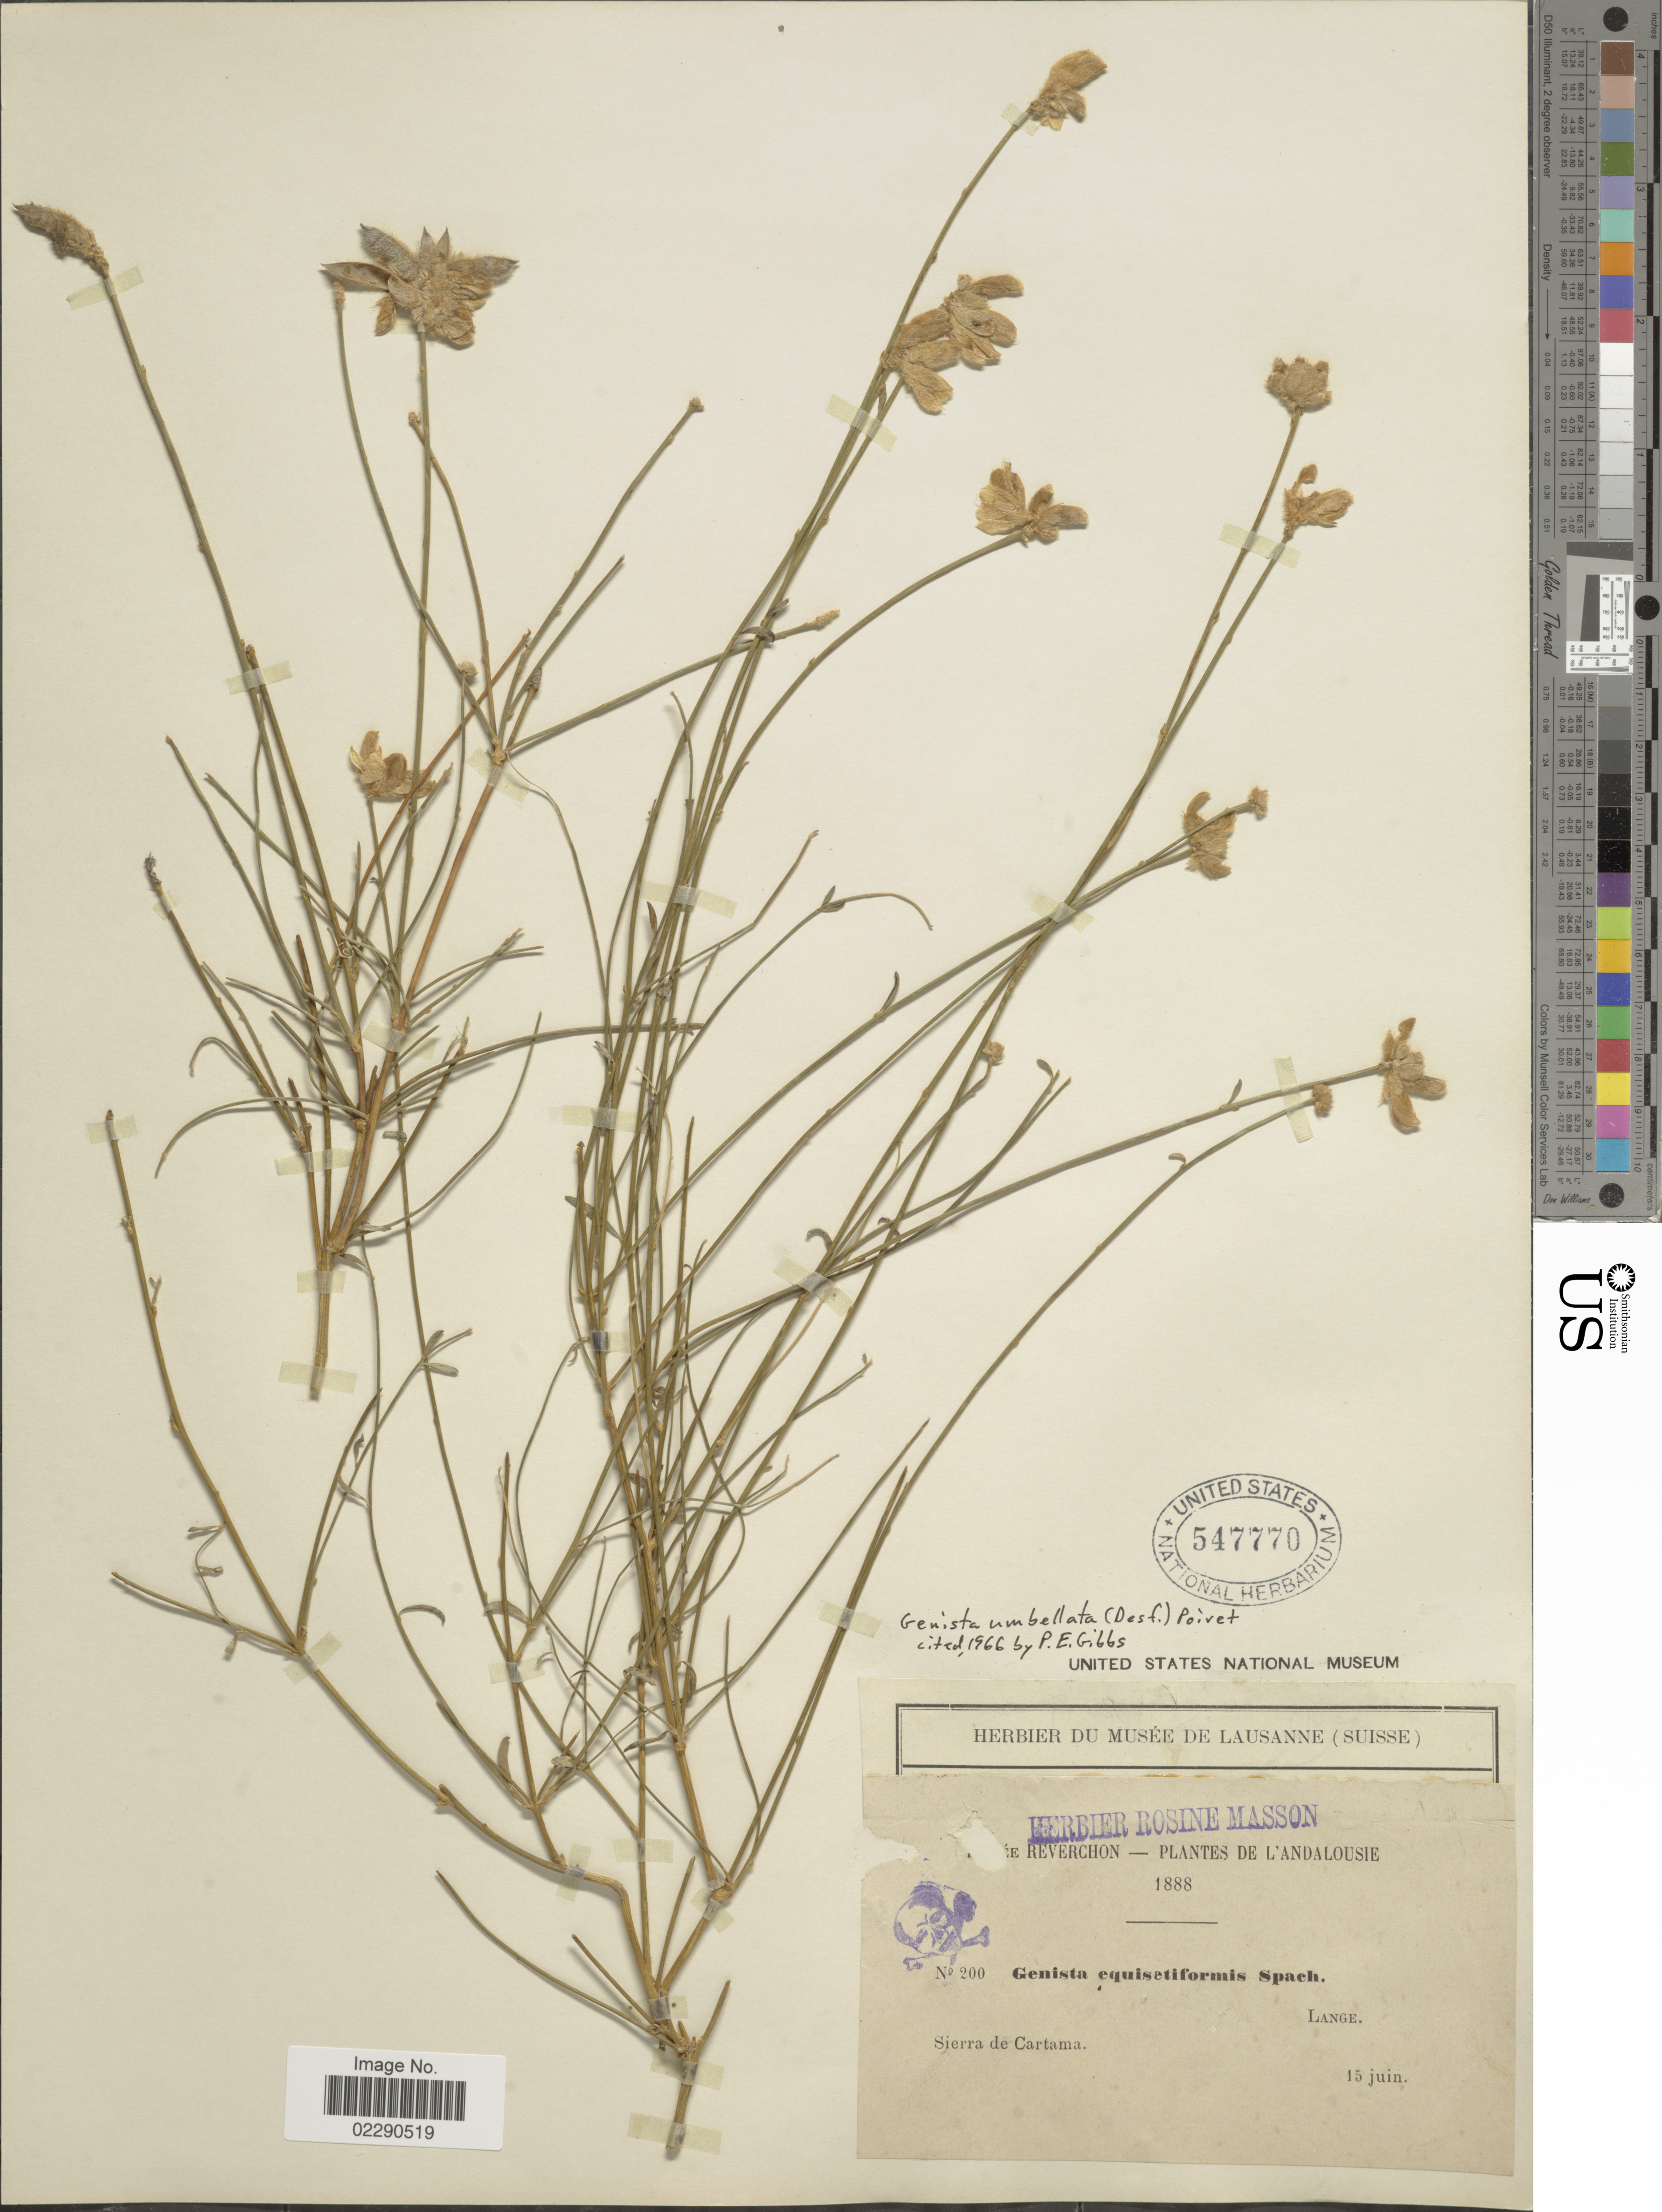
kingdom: Plantae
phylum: Tracheophyta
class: Magnoliopsida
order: Fabales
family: Fabaceae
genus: Genista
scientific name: Genista umbellata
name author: (L'Hér.) Poir.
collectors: -. Reverchon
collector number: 200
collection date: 1888-06-15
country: Spain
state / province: Andalucía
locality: Andalousie, Sierra de Cartama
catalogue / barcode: US 547770